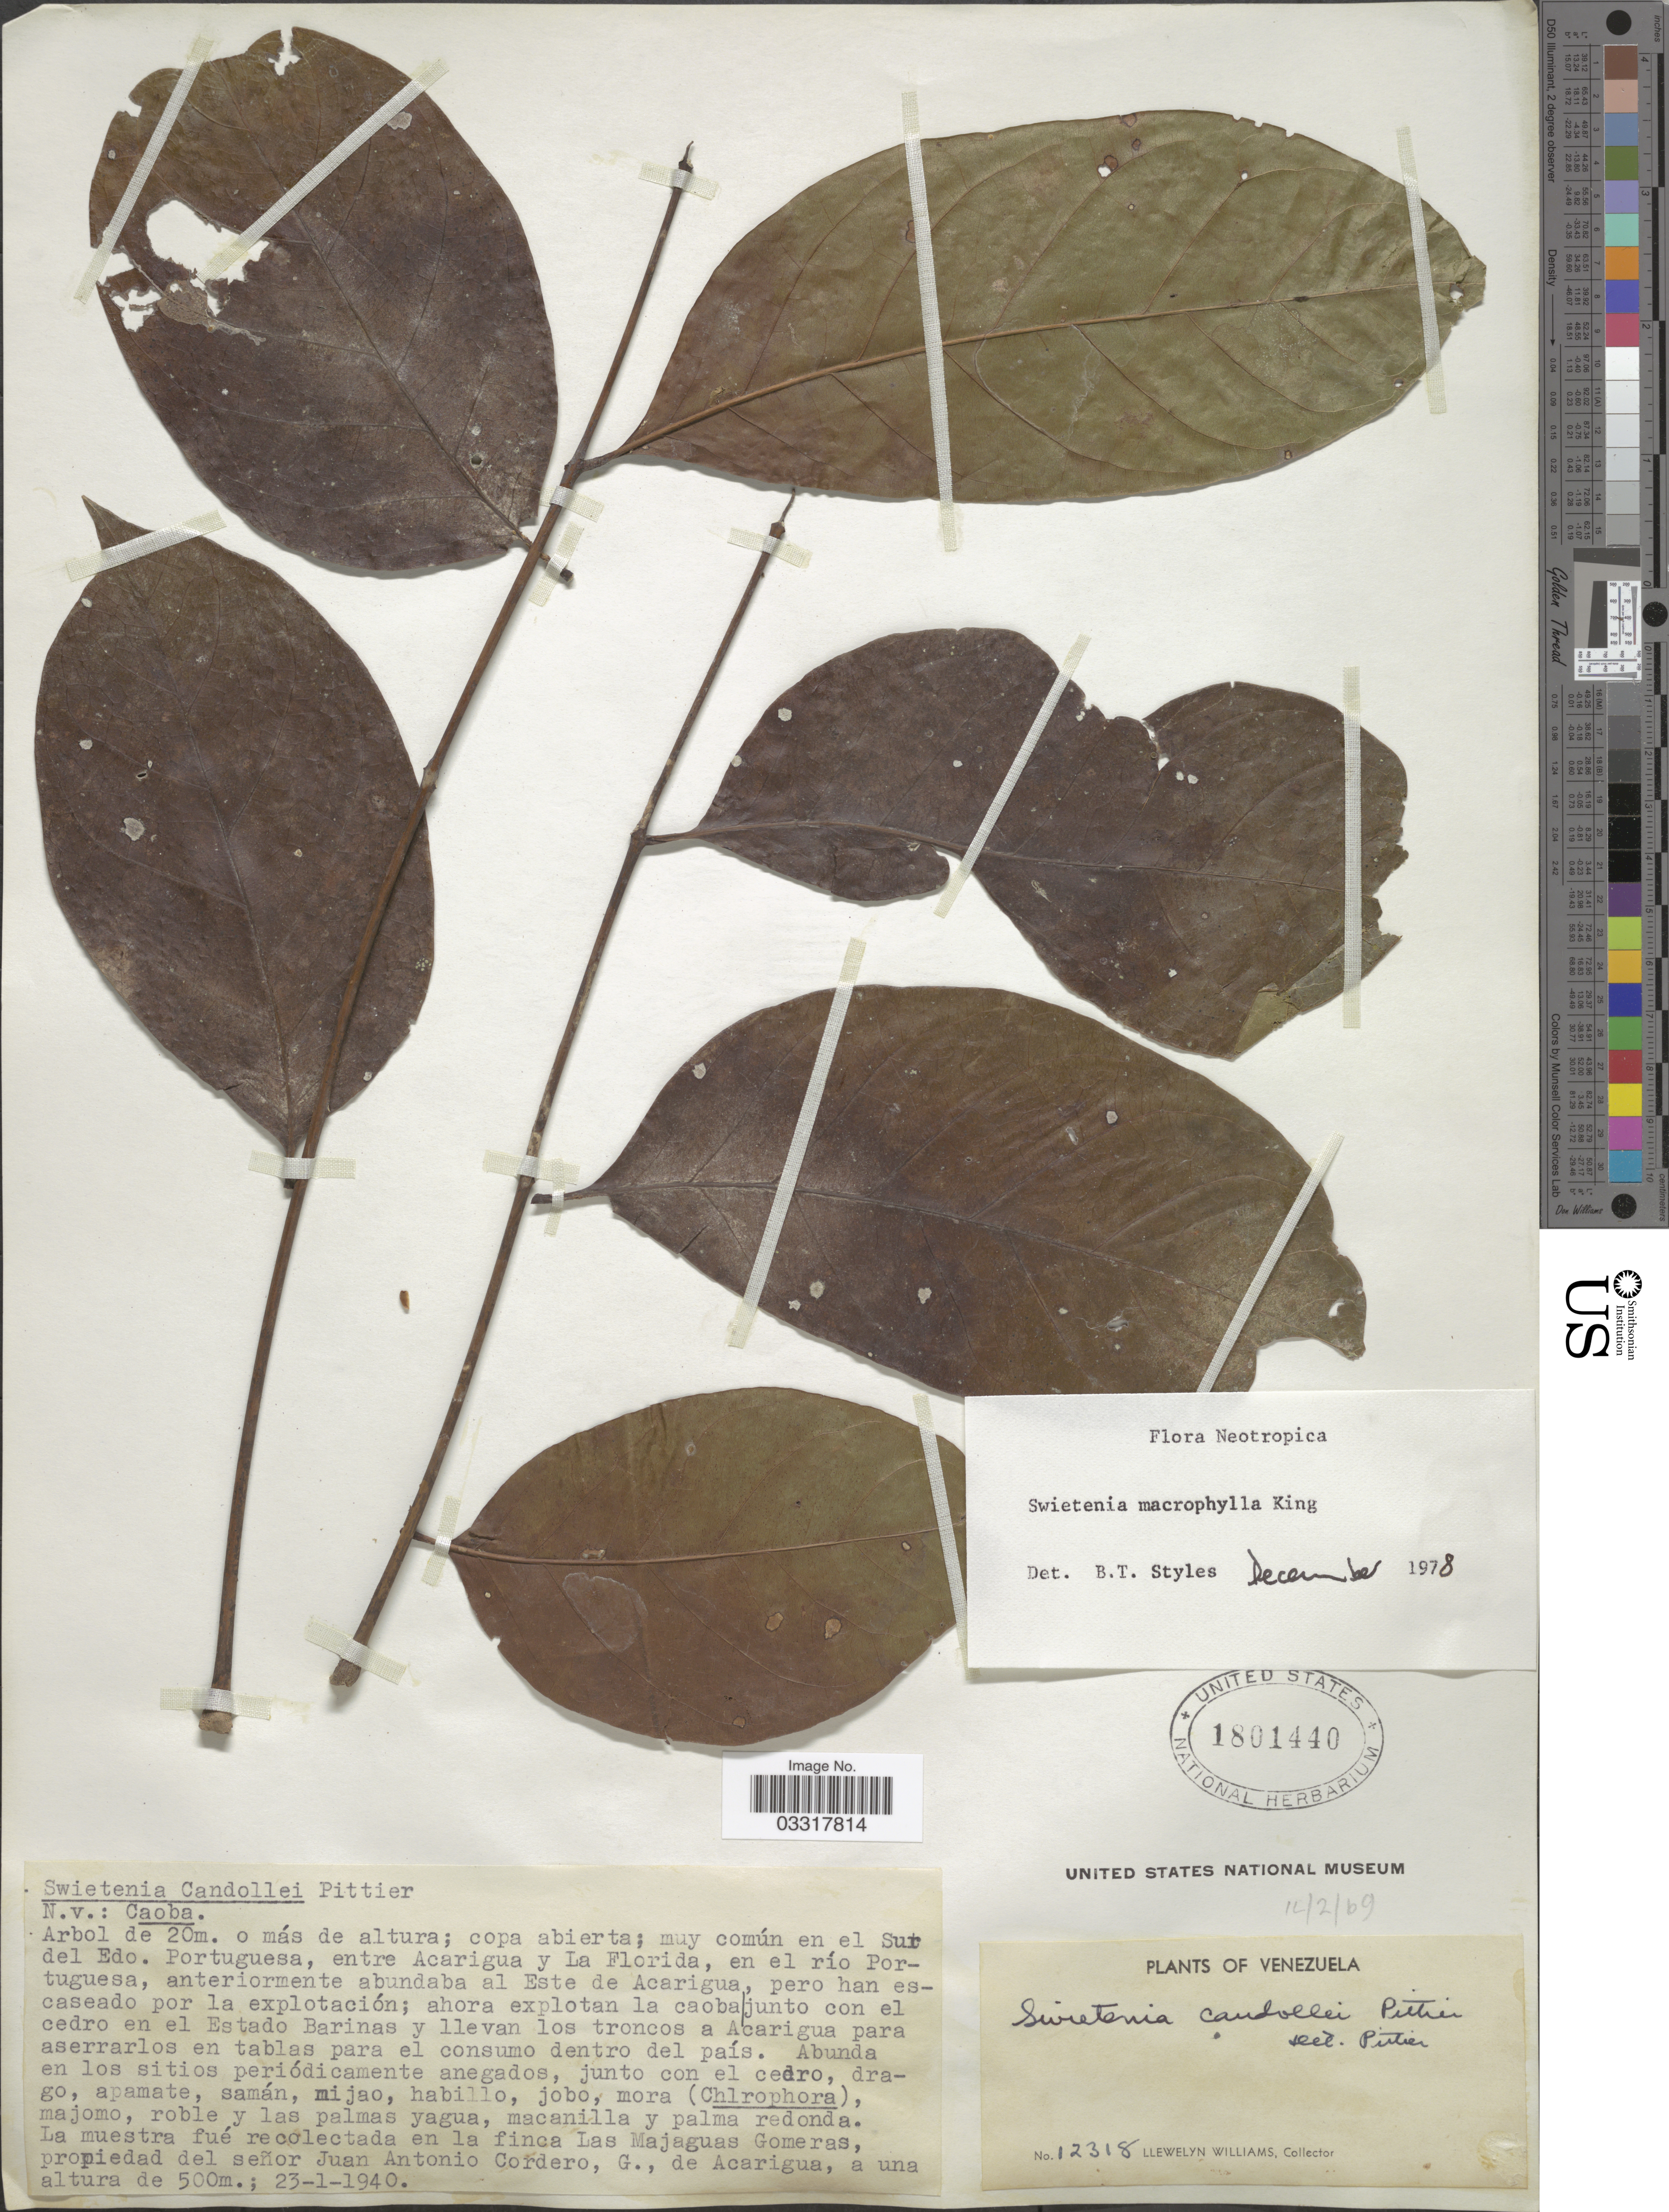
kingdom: Plantae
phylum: Tracheophyta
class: Magnoliopsida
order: Sapindales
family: Meliaceae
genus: Swietenia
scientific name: Swietenia macrophylla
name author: King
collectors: Ll. Williams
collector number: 12318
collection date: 1940-01-23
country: Venezuela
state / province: Portuguesa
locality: Muy común en el Sur del Edo. Portuguesa, entre Acarigua y La Florida, en el río Portuguesa, anteriormente abundaba al Este de Acarigua. La muestra fué recolectada en la finca Las Majaguas Gomeras, propiedad del señor Juan Antonio Cordero, G., de Acarigua.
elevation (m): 500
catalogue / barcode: US 1801440